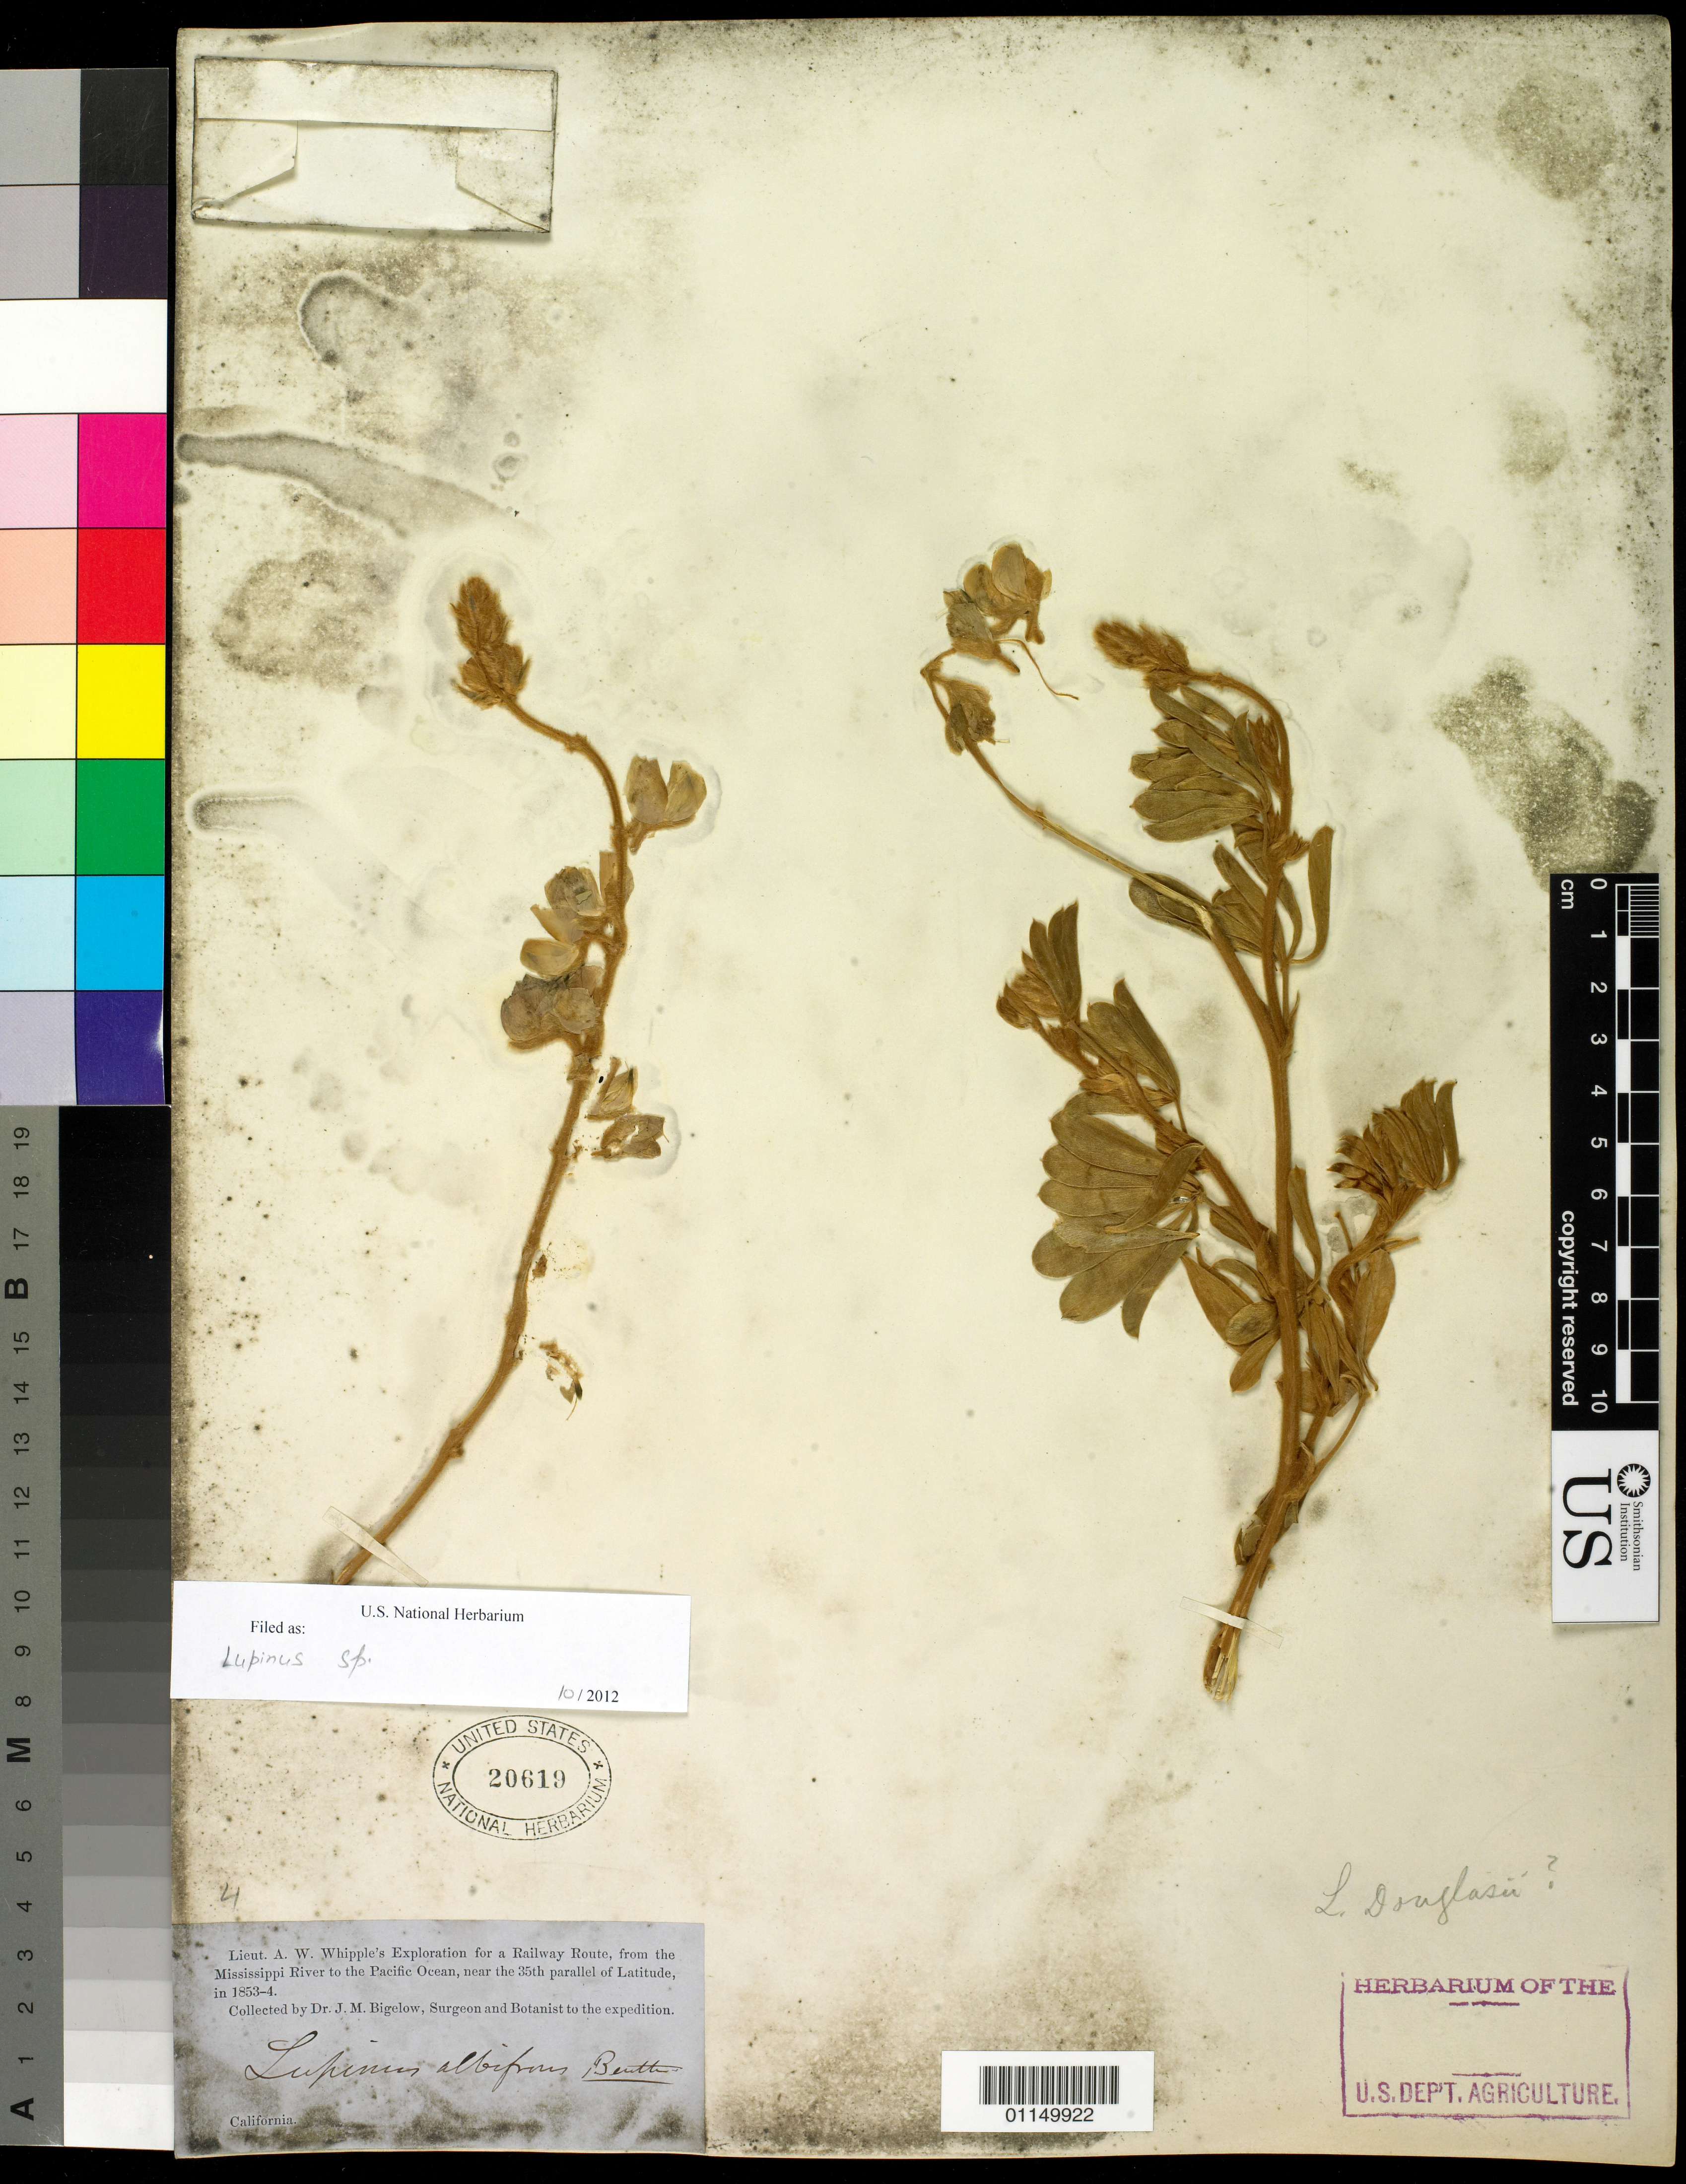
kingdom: Plantae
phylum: Tracheophyta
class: Magnoliopsida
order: Fabales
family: Fabaceae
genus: Lupinus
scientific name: Lupinus sp.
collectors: J. M. Bigelow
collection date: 1853/1854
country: United States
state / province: California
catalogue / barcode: US 20619